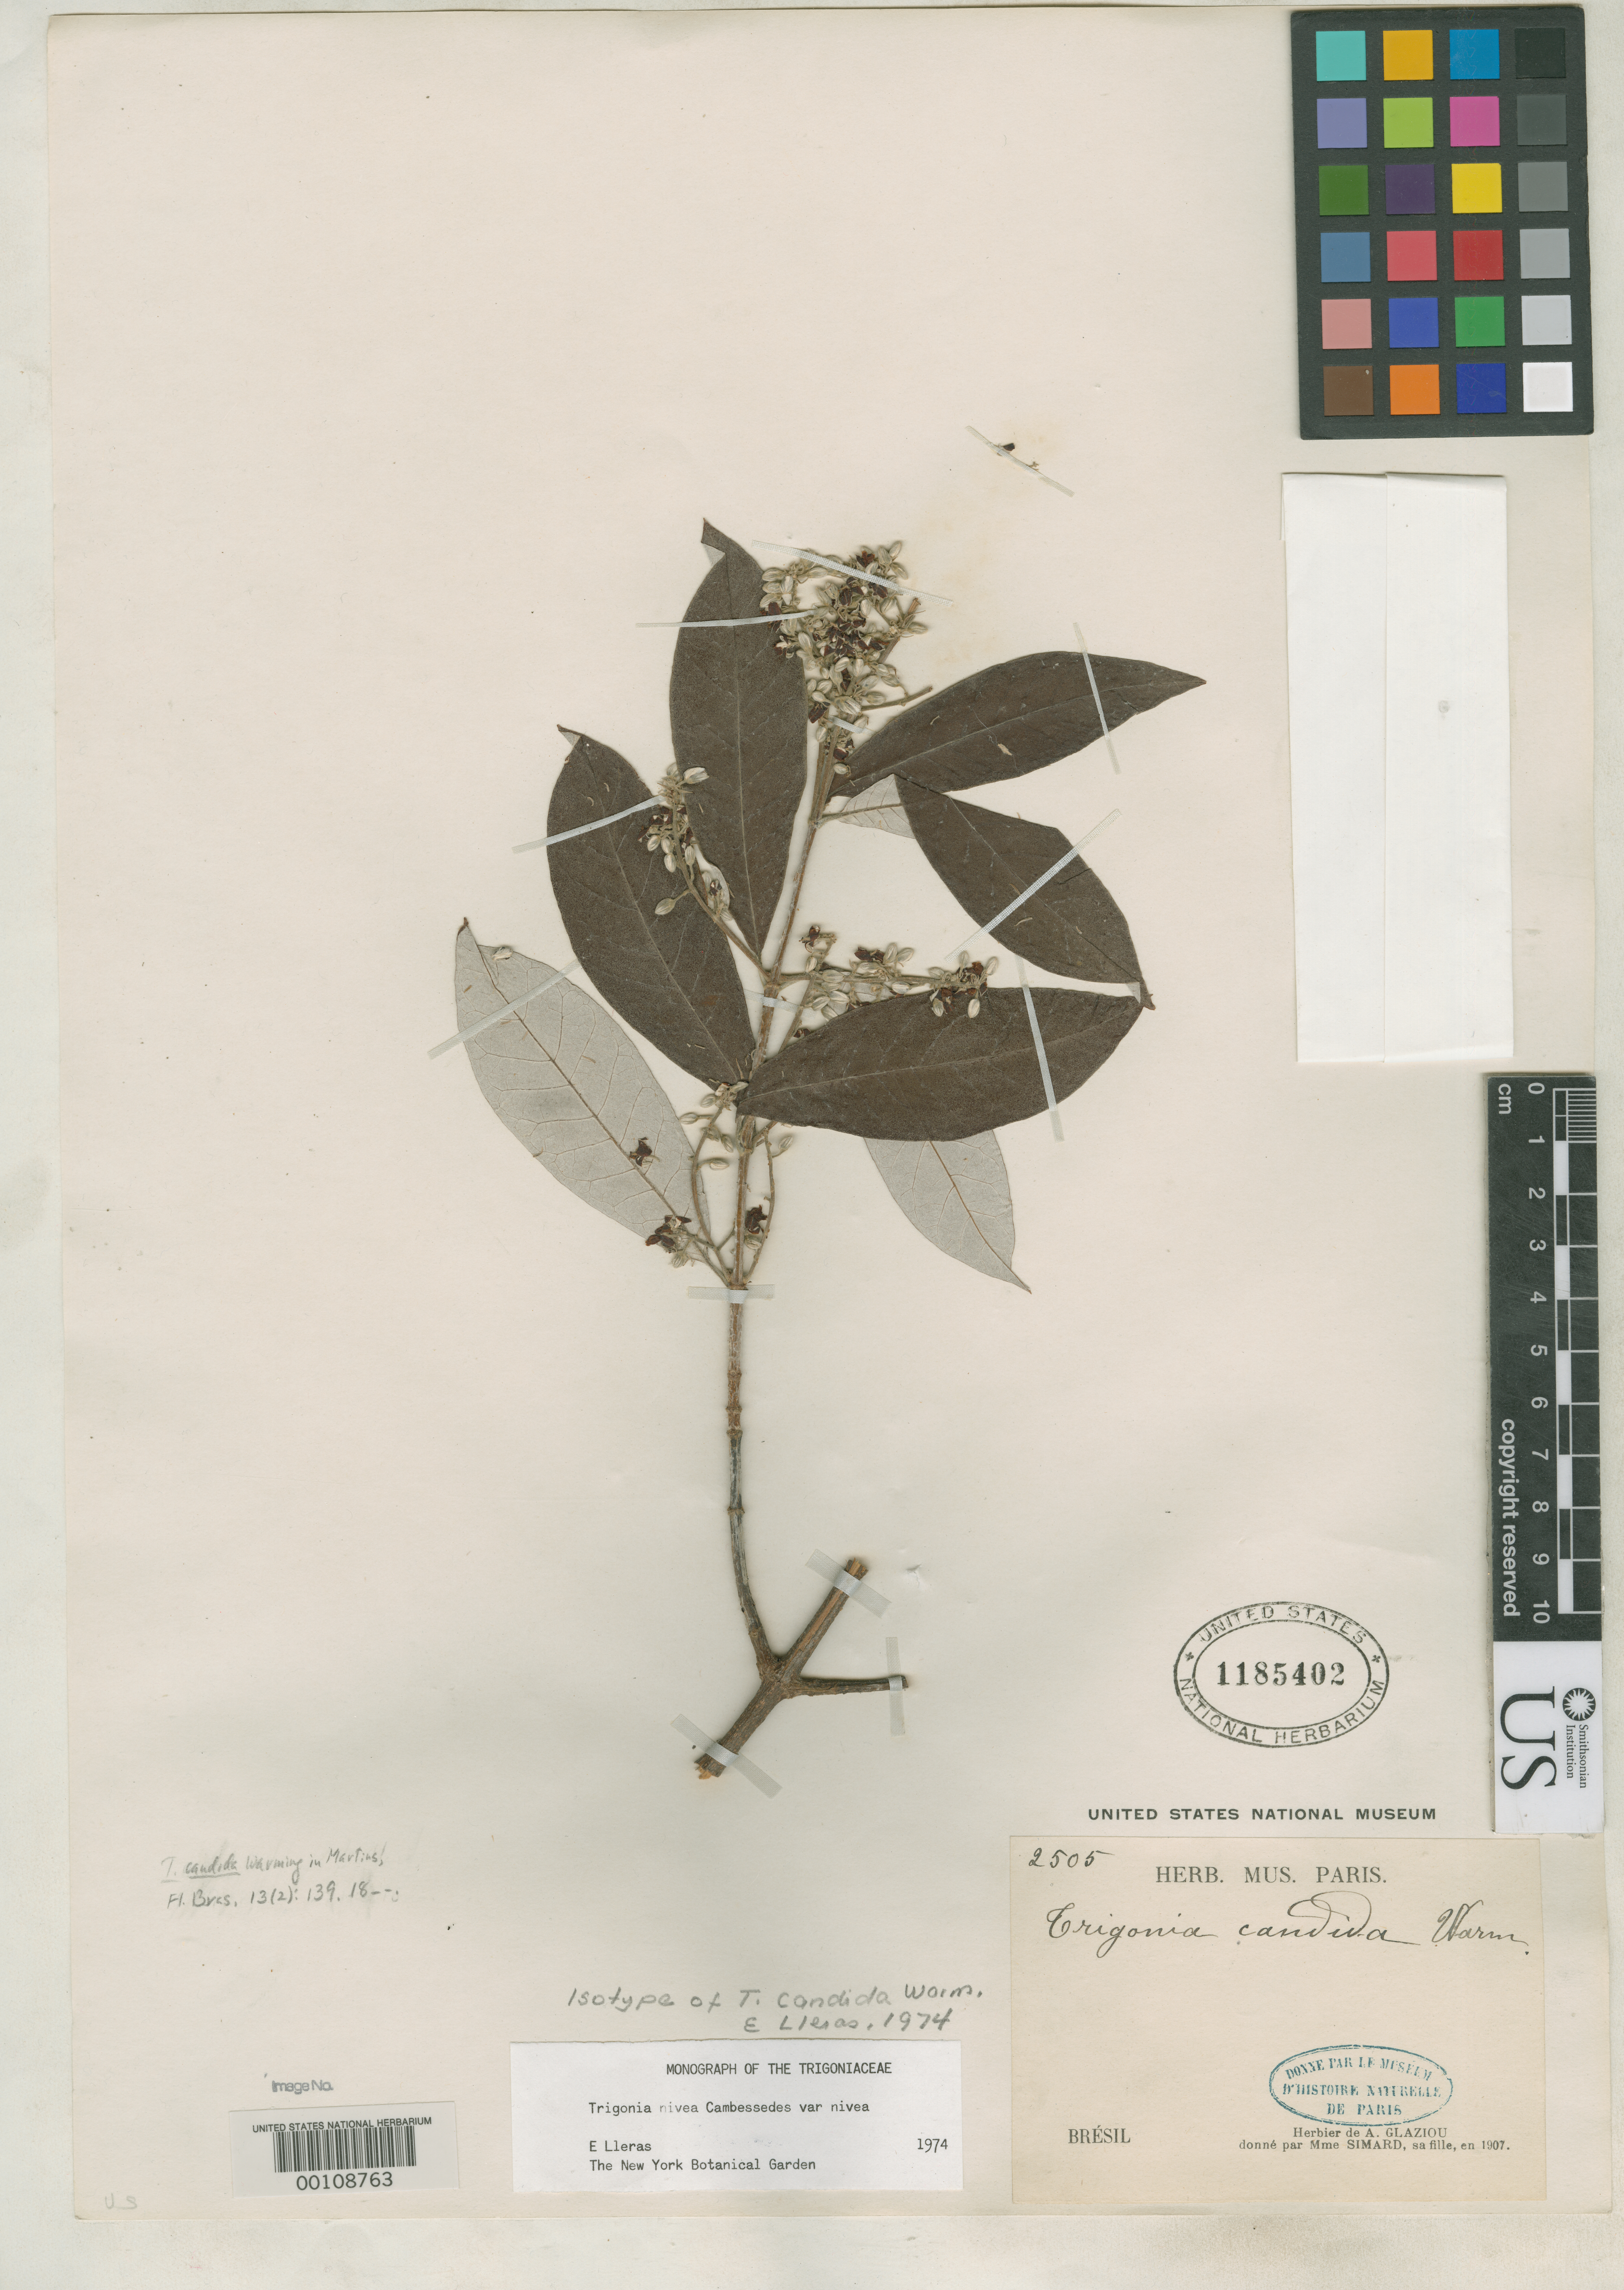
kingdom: Plantae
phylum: Tracheophyta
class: Magnoliopsida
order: Malpighiales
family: Trigoniaceae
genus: Trigonia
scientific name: Trigonia candida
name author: Warm. in Mart.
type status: Isotype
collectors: A. F. M. Glaziou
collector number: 2505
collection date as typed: Oct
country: Brazil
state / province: Rio de Janeiro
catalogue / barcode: US 1185402